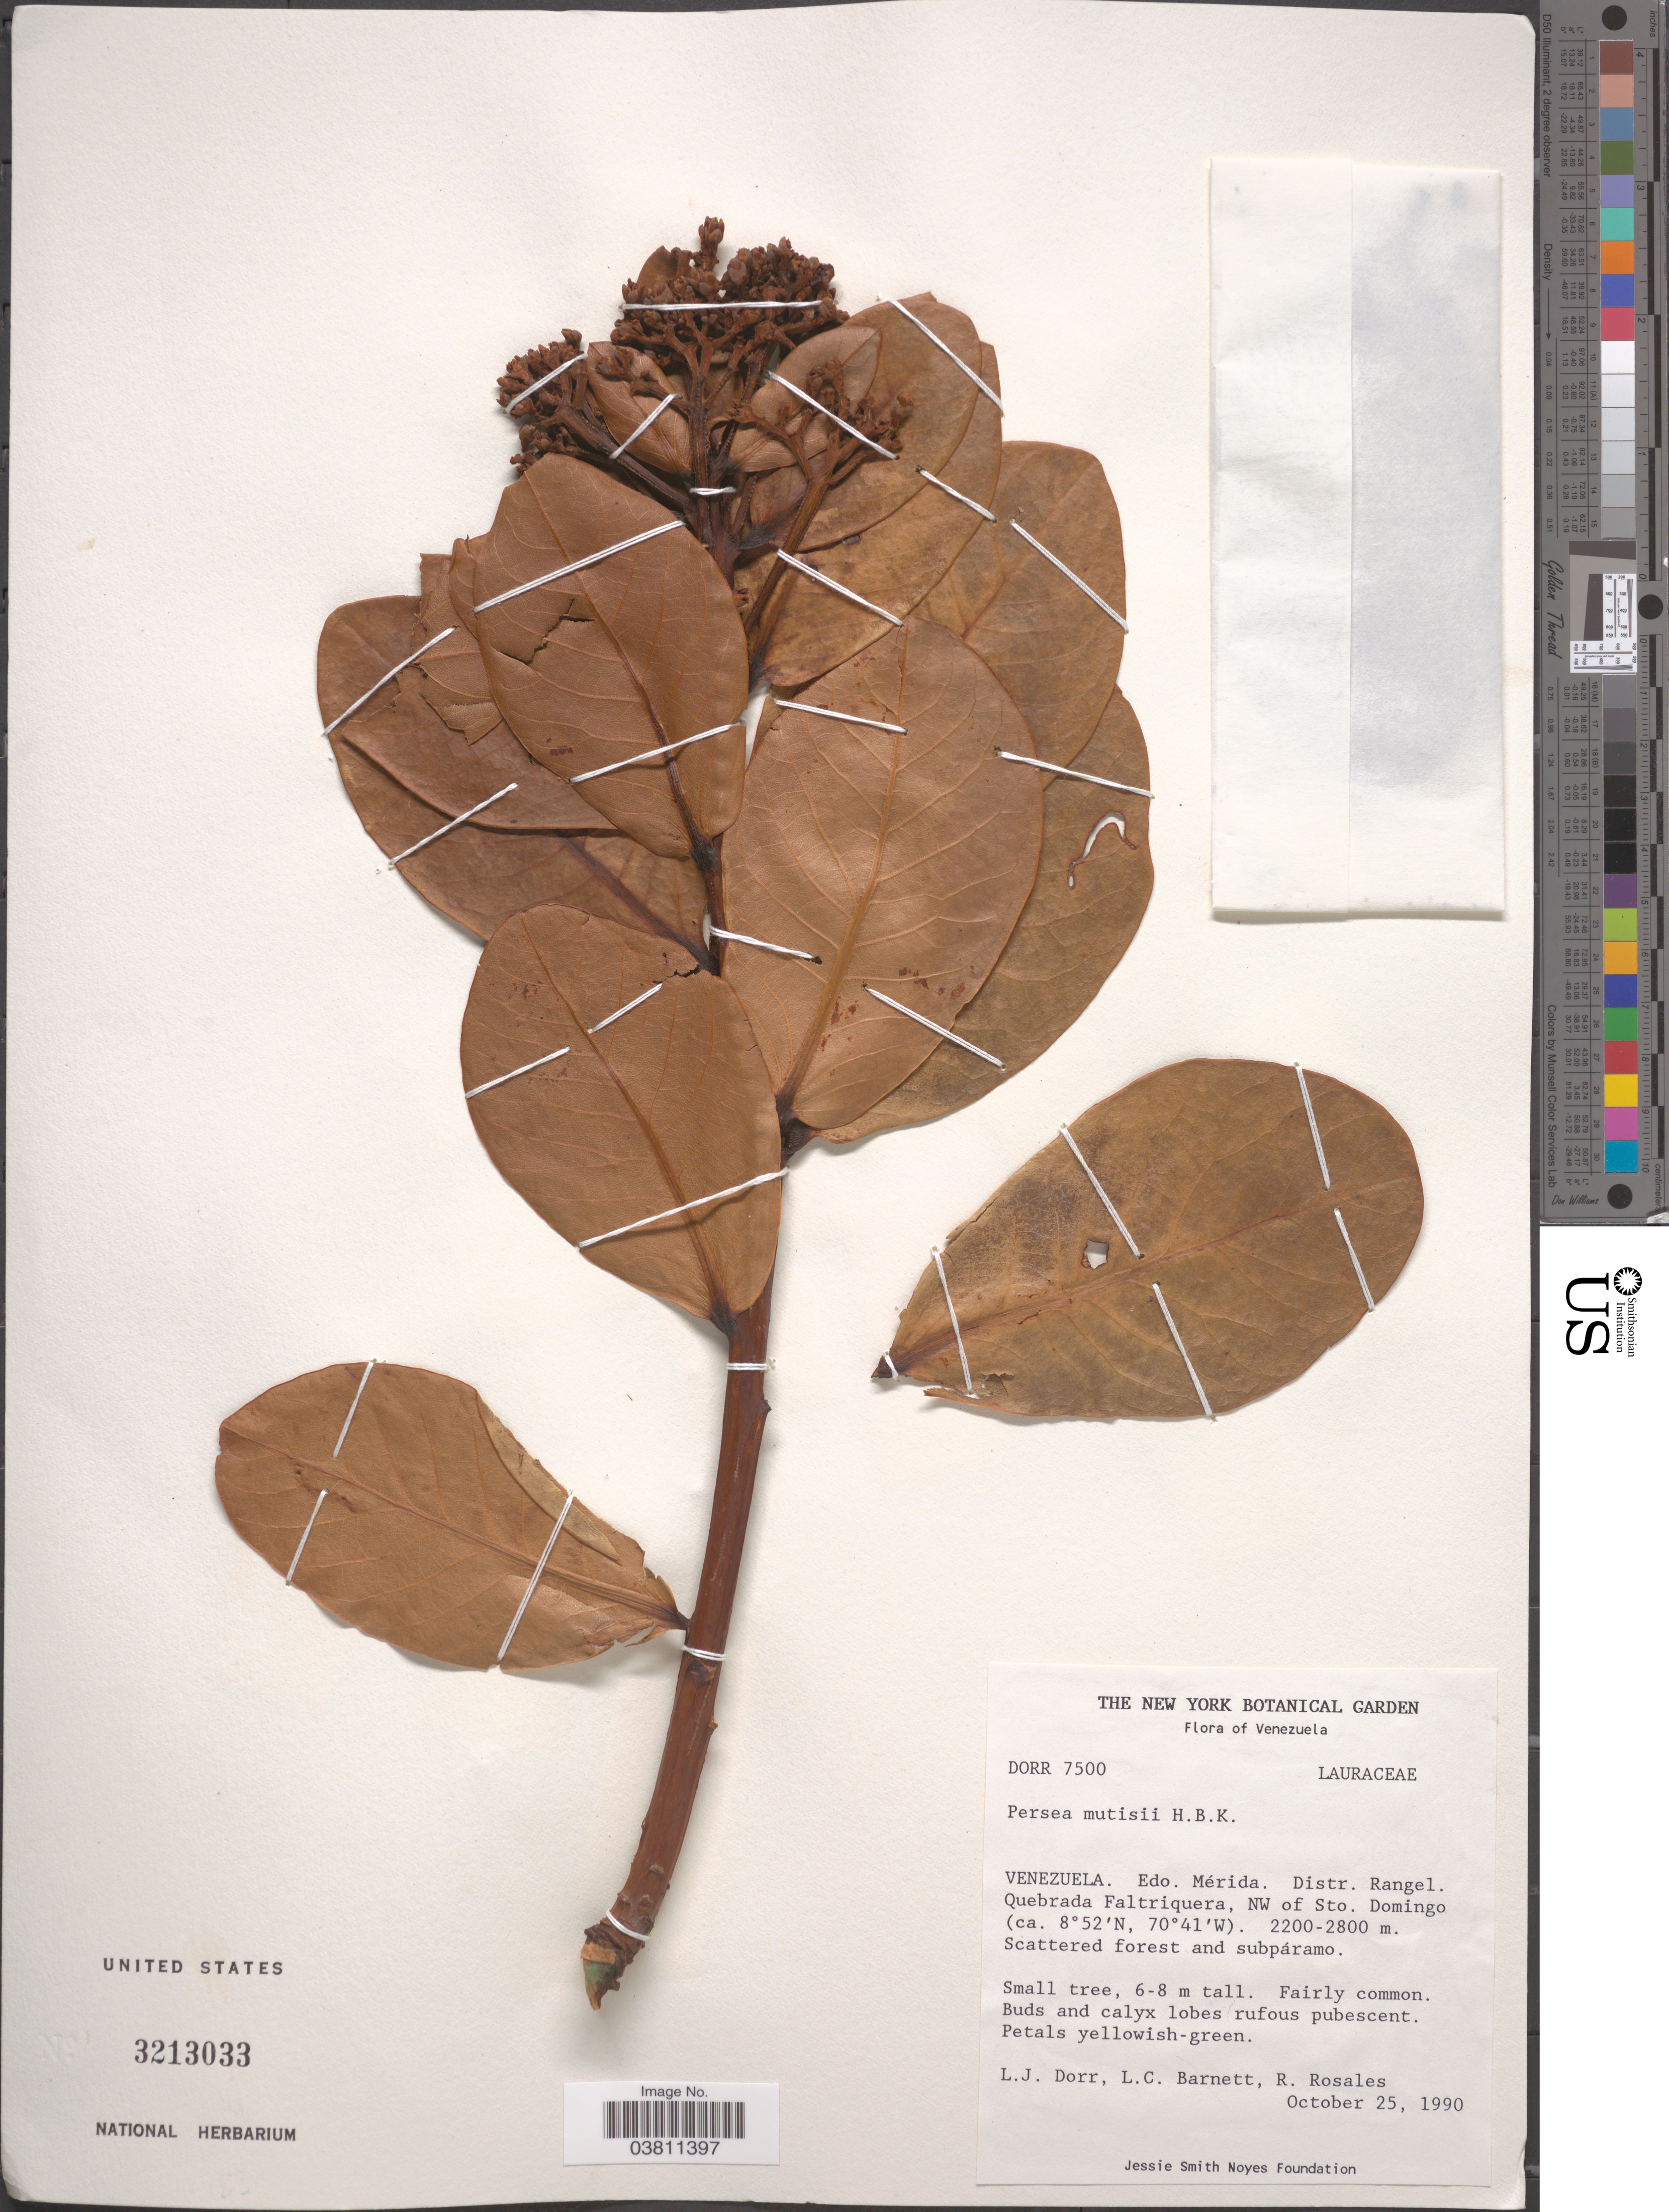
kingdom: Plantae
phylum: Tracheophyta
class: Magnoliopsida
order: Laurales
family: Lauraceae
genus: Persea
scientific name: Persea mutisii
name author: Kunth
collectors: L. J. Dorr, L. C. Barnett & R. Rosales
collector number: DORR7500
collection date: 1990-10-25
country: Venezuela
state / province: Mérida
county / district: Rangel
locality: Quebrada Faltriquera, NW of Sto. Domingo.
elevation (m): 2200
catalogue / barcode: US 3213033